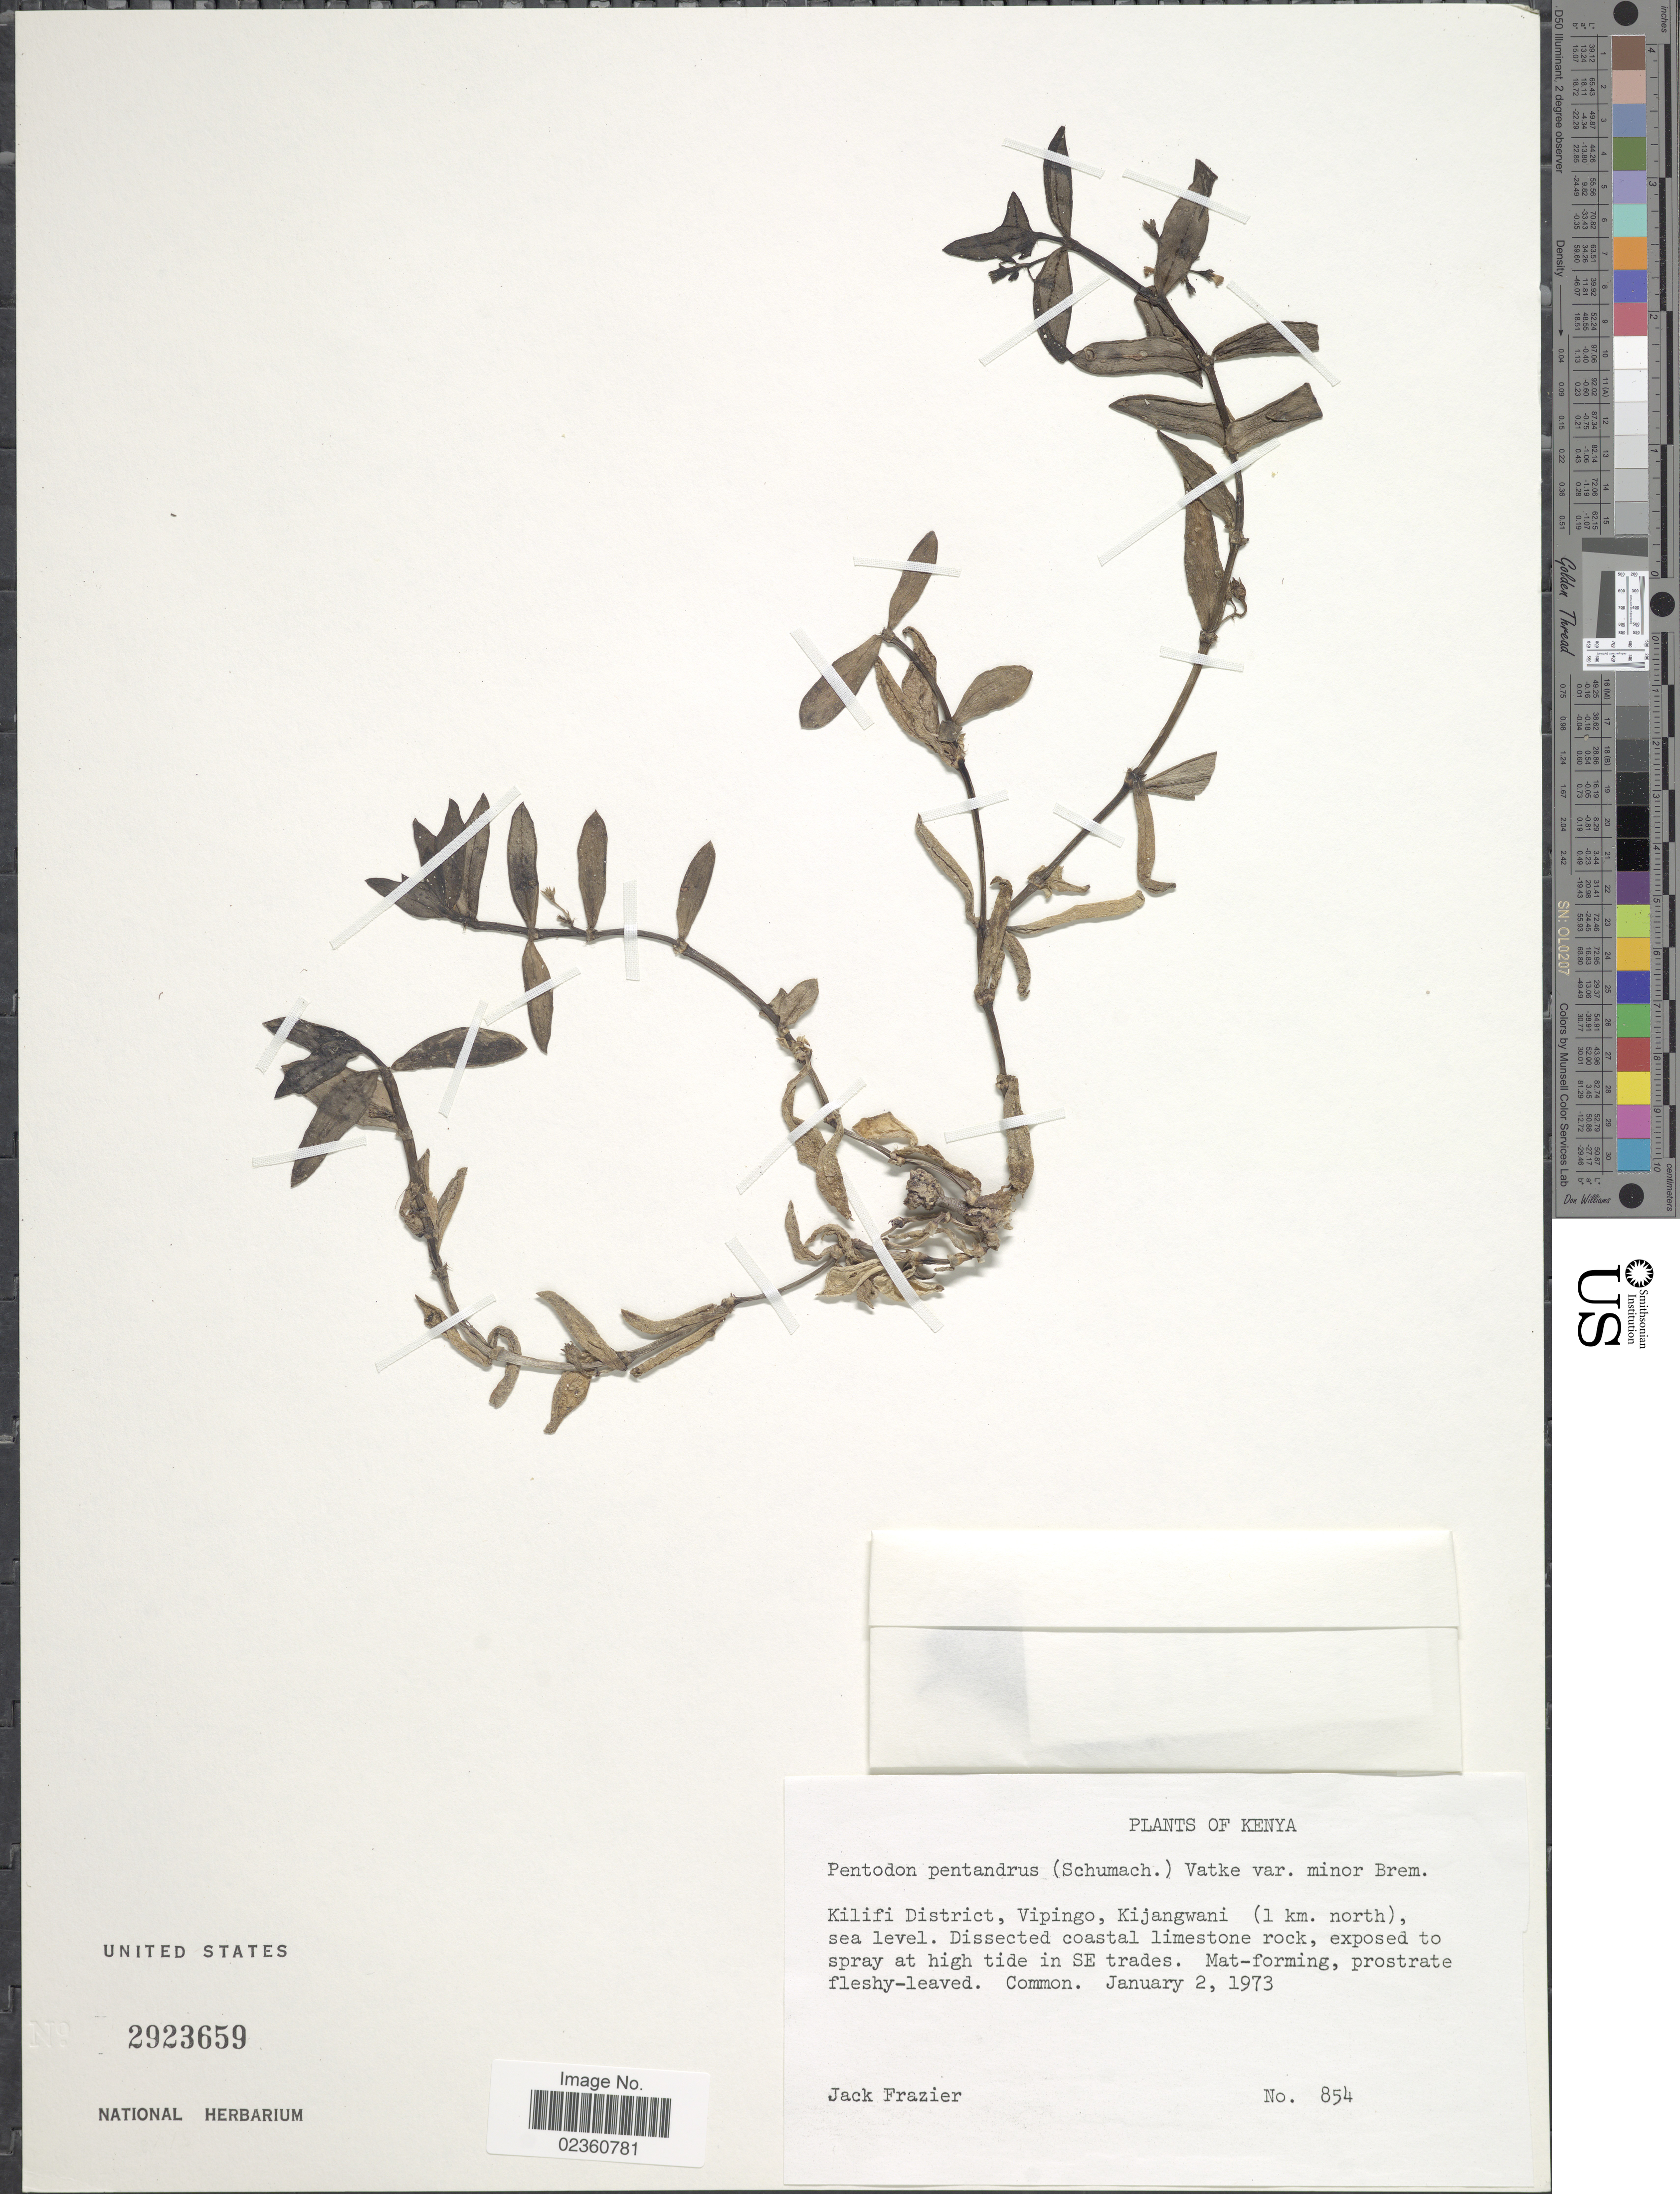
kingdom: Plantae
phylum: Tracheophyta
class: Magnoliopsida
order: Gentianales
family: Rubiaceae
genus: Pentodon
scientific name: Pentodon pentandrus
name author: (Schumach. & Thonn.) Vatke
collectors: J. Frazier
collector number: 854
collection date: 1973-01-02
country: Kenya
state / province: Kilifi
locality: Kilifi District, Vipingo, Kijangwani (1 km north), sea level, Disected coastal limestone rock, exposed to spray at high tide in SE trades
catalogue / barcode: US 2923659